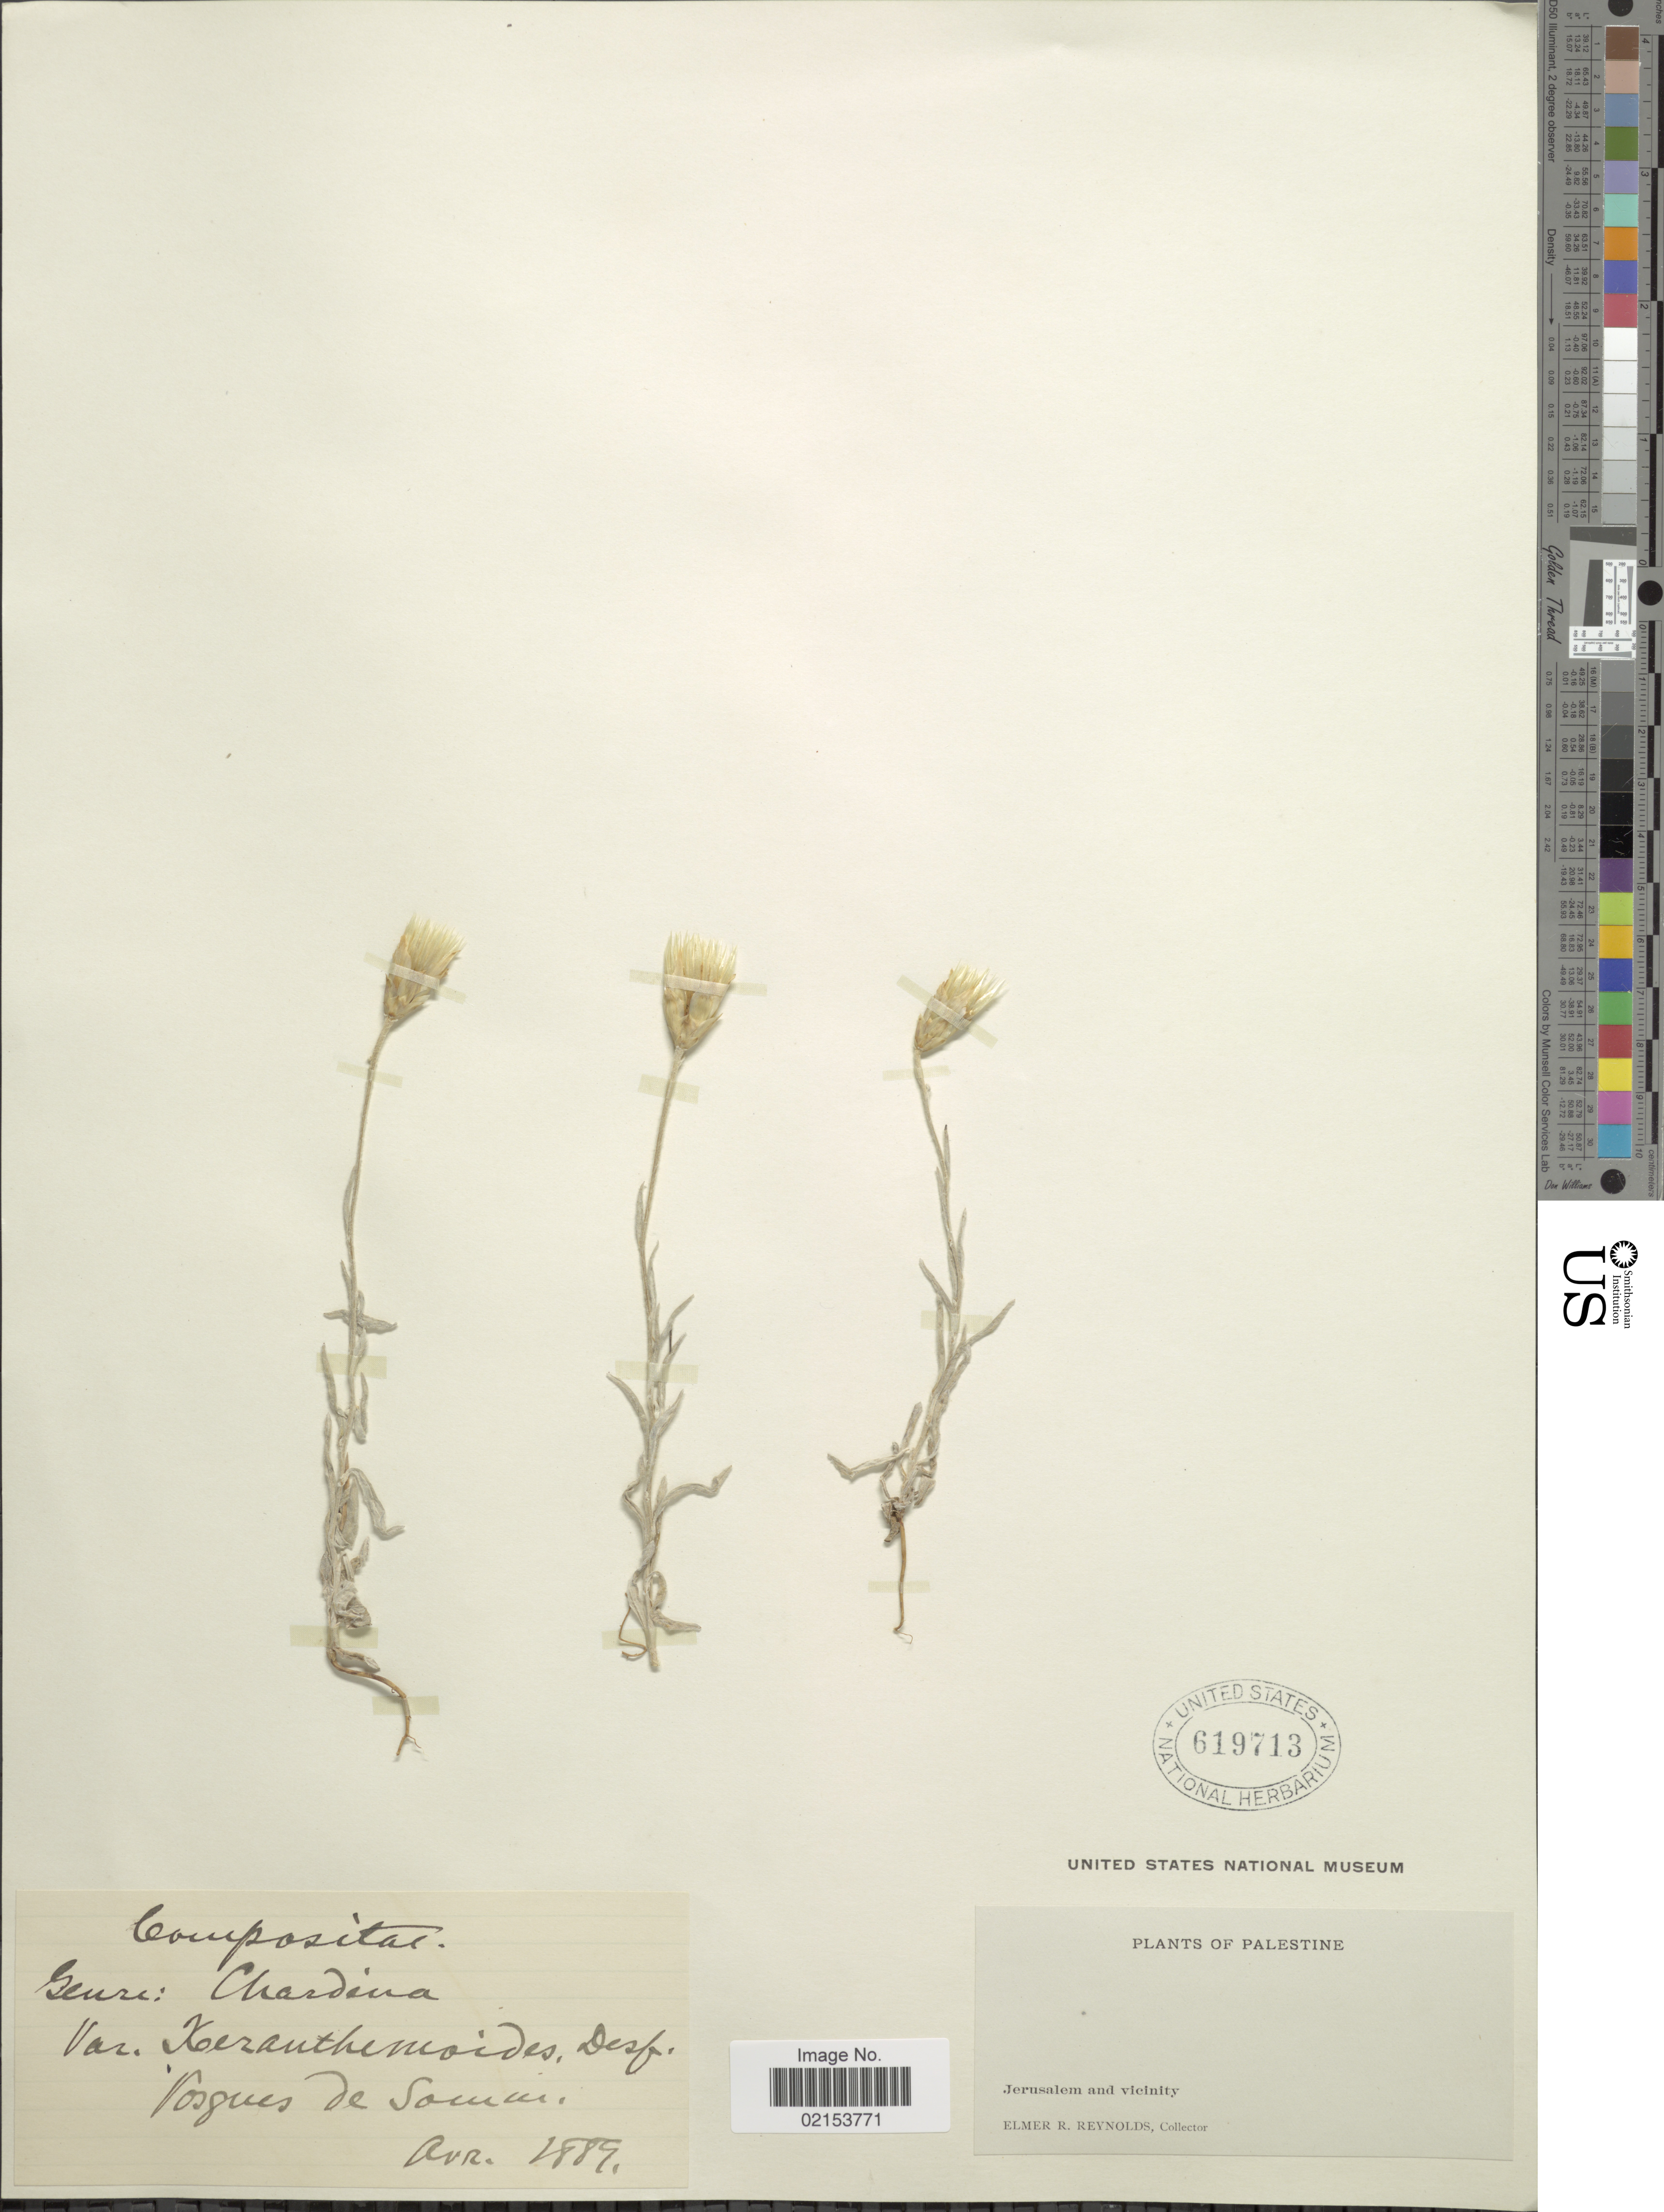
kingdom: Plantae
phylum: Tracheophyta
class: Magnoliopsida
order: Asterales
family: Asteraceae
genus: Chardinia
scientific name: Chardinia orientalis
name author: (L.) Kuntze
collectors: E. Reynolds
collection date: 1889-04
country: Israel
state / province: Jerusalem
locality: And vicinity, vosgues de Somai [interpreted]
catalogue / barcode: US 617913